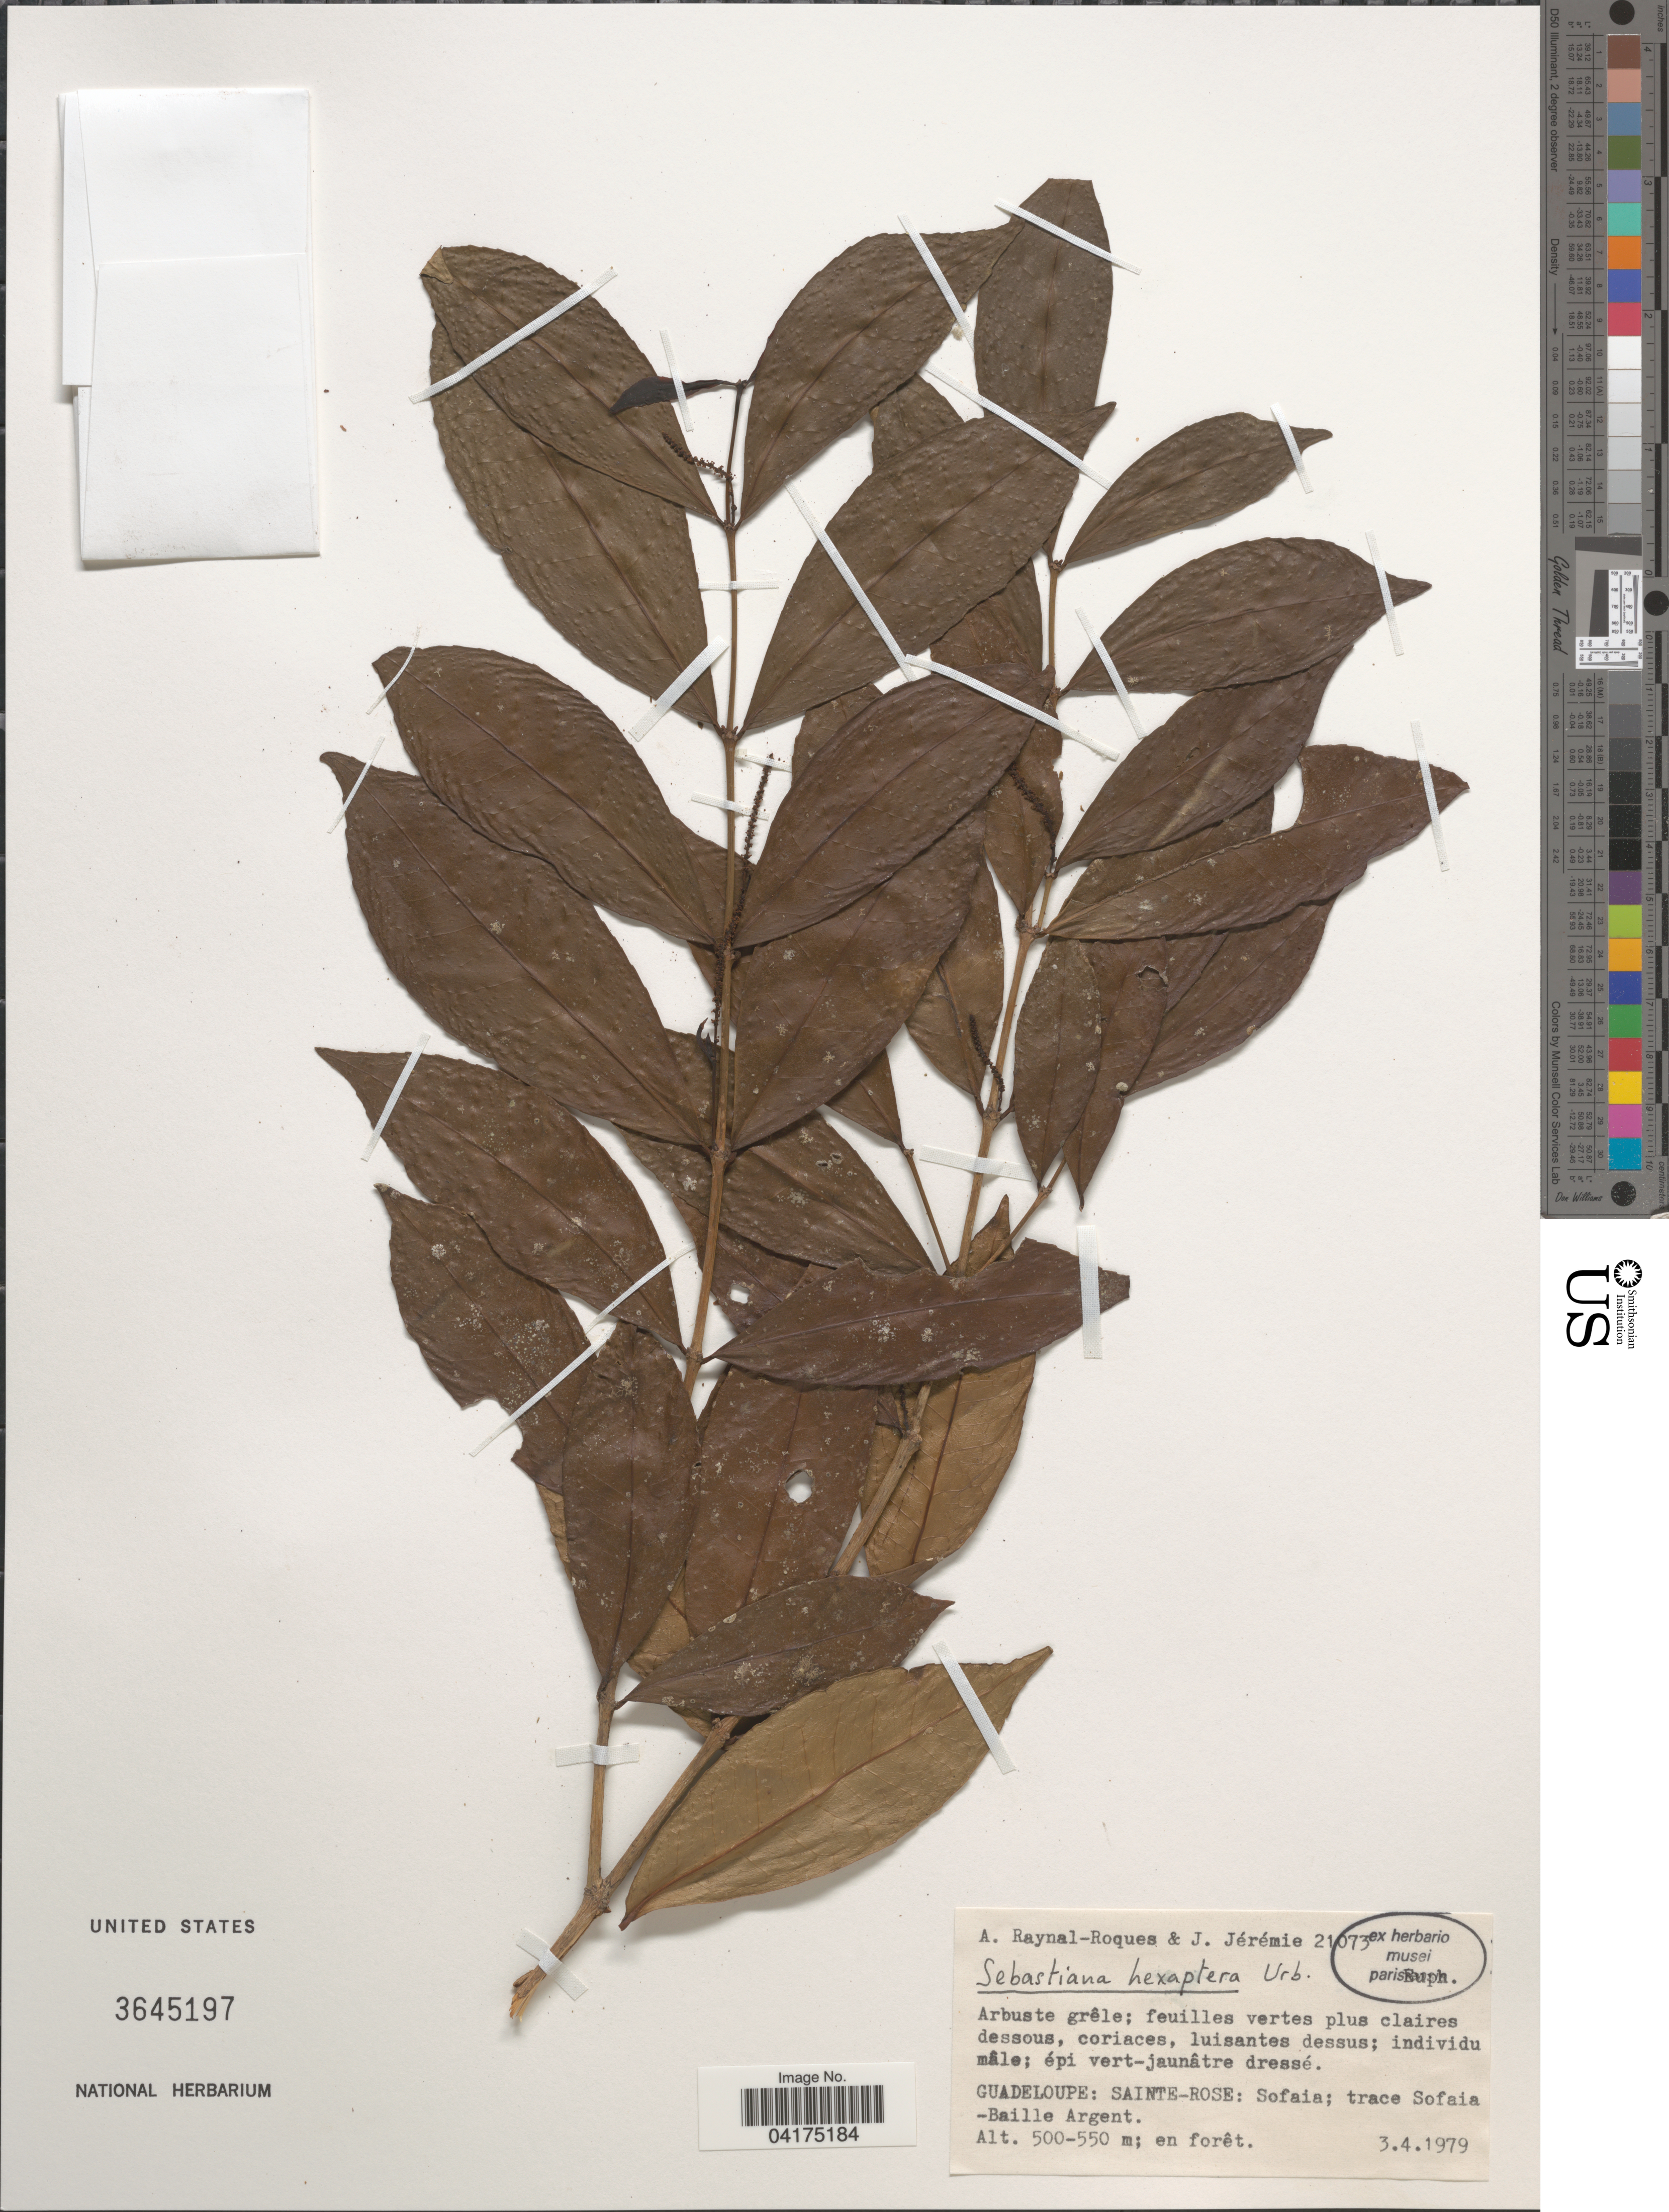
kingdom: Plantae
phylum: Tracheophyta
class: Magnoliopsida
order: Malpighiales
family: Euphorbiaceae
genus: Sebastiania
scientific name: Sebastiania hexaptera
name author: Urb.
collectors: A. M. Raynal & J. Jérémie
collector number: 21073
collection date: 1979-04-03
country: Guadeloupe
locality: Sainte-Rose: Sofaia; trace Sofaia-Baille Argent.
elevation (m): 500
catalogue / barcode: US 3645197